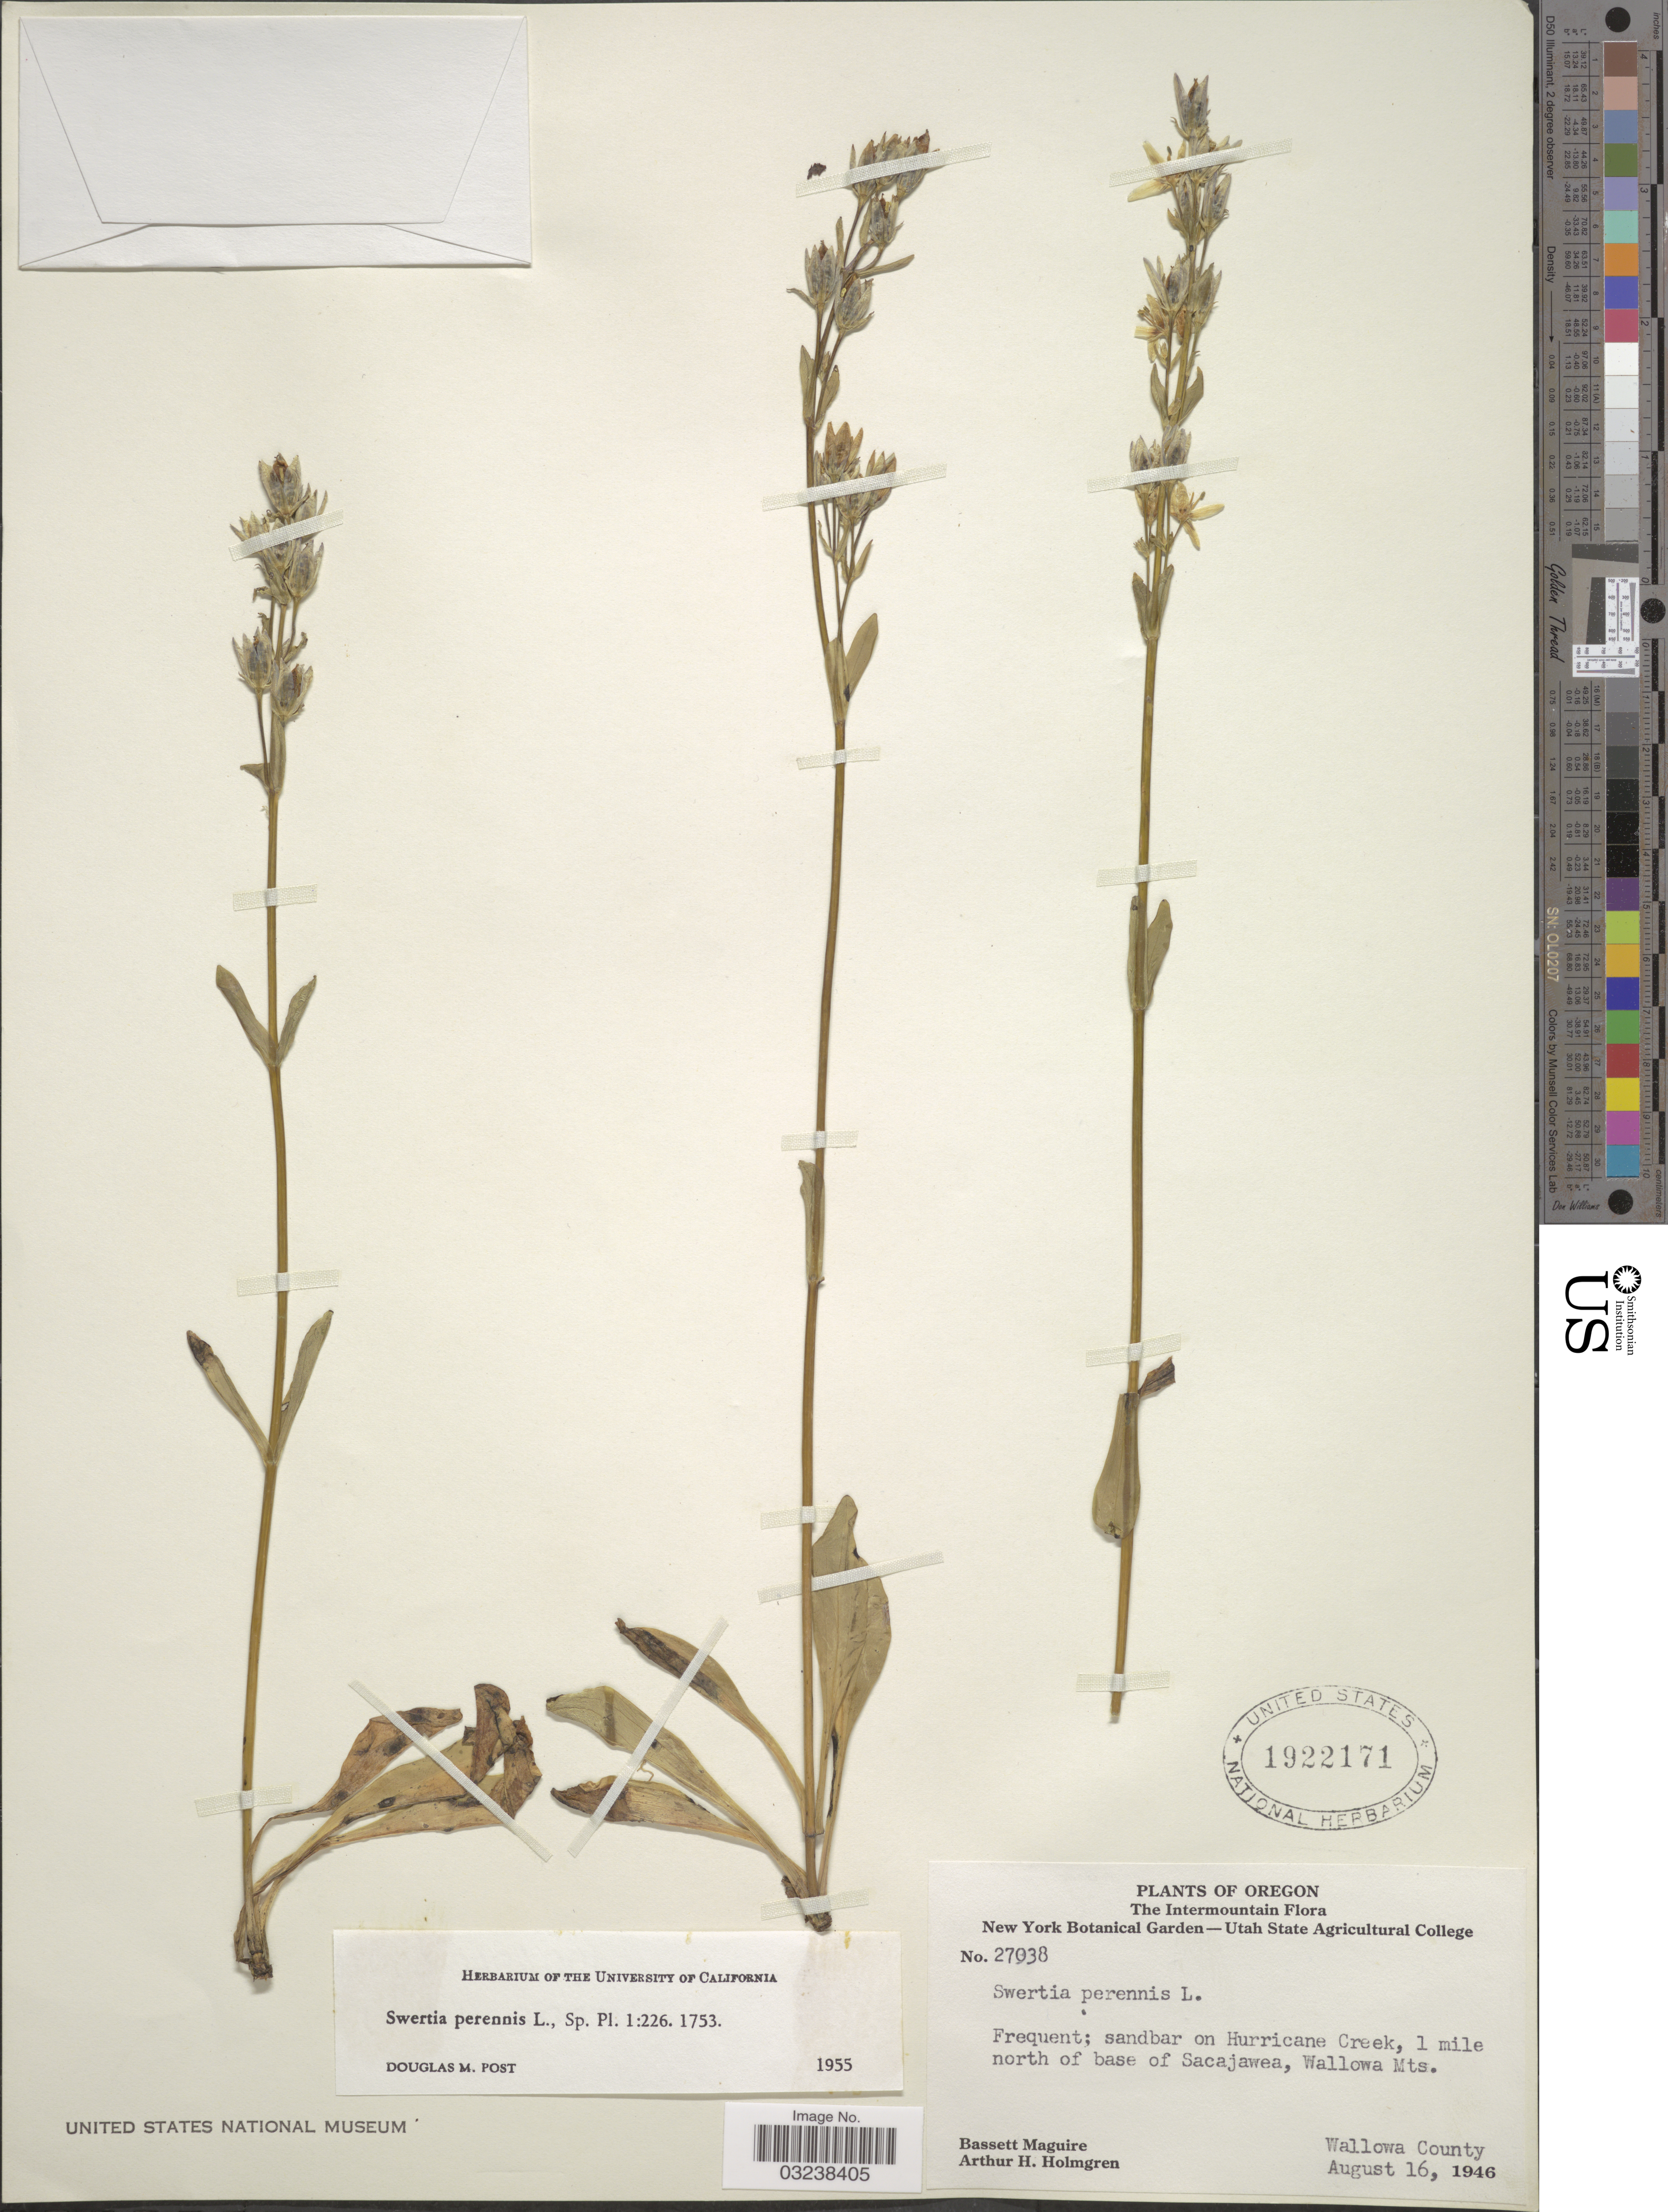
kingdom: Plantae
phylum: Tracheophyta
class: Magnoliopsida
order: Gentianales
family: Gentianaceae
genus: Swertia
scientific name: Swertia perennis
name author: L.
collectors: B. Maguire & A. H. Holmgren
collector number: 27038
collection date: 1946-08-16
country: United States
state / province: Oregon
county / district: Wallowa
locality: Sandbar on Hurricane Creek, 1 mile north of base of Sacajawea, Wallowa Mts. Wallowa County.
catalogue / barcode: US 1922171